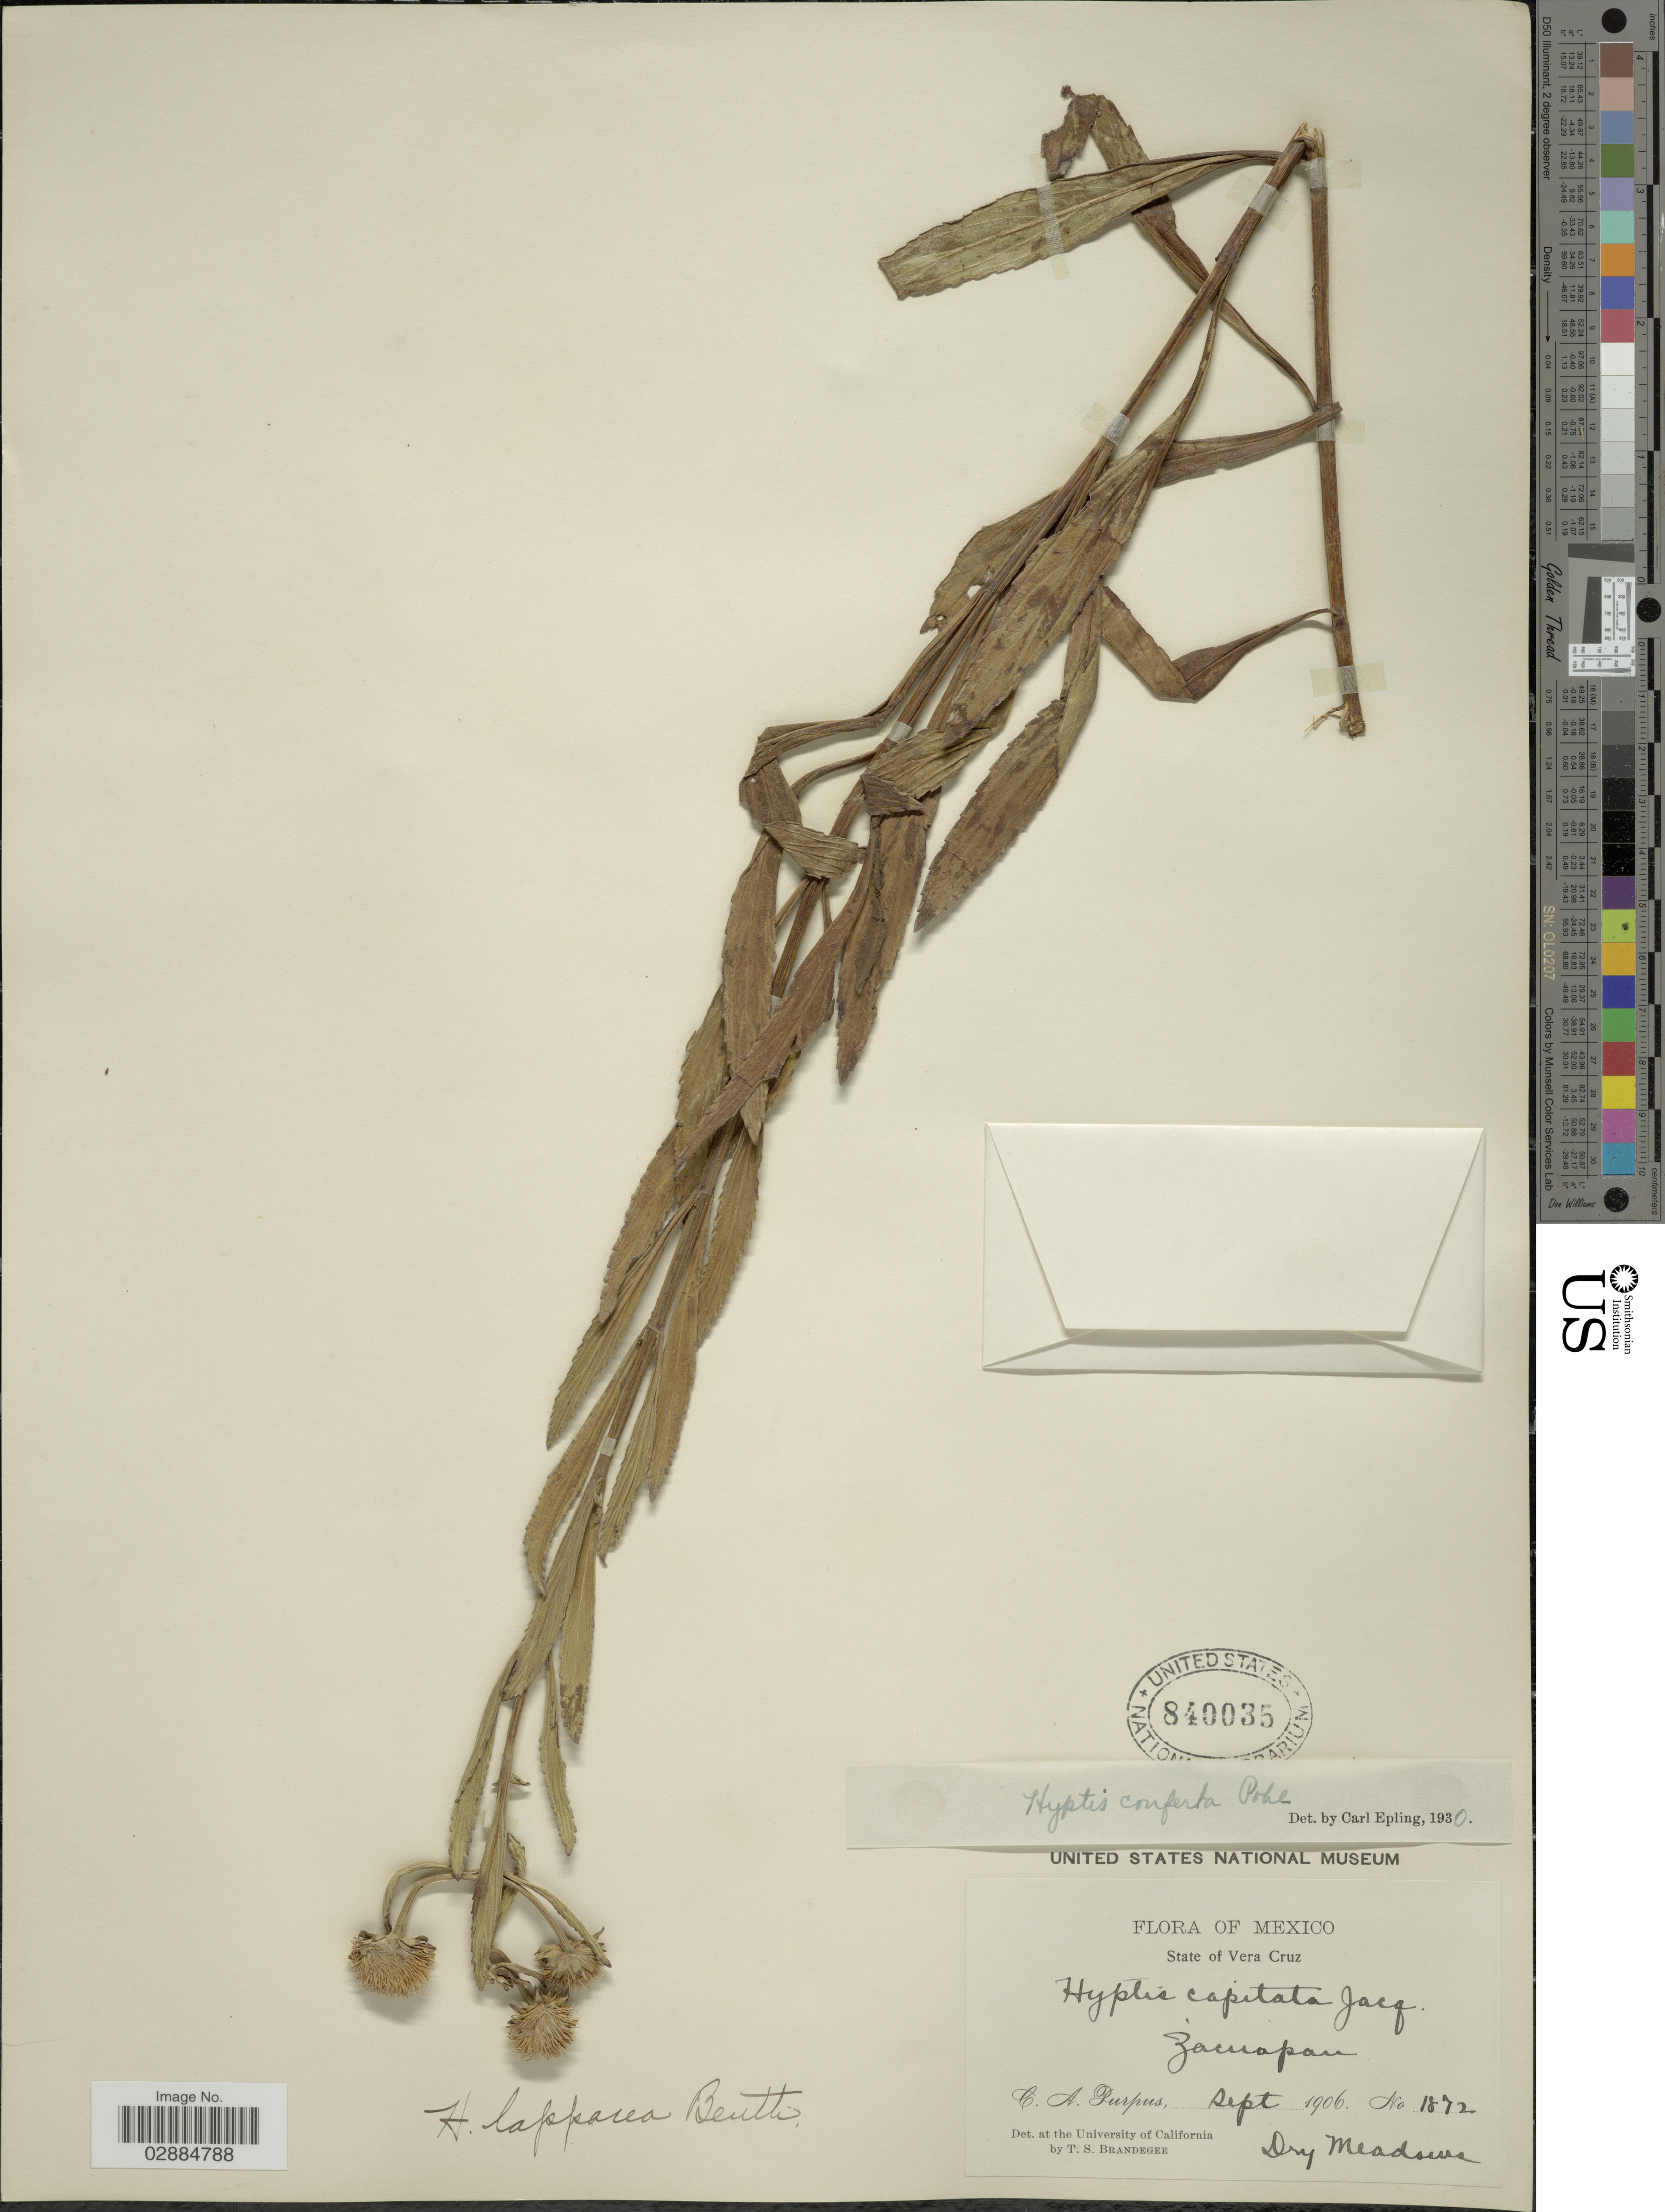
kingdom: Plantae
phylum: Tracheophyta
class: Magnoliopsida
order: Lamiales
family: Lamiaceae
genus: Hyptis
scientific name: Hyptis conferta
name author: Pohl ex Benth.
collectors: C. A. Purpus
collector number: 1872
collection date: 1906-09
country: Mexico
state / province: Veracruz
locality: State of Vera Cruz, Zacuapan.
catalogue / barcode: US 840035